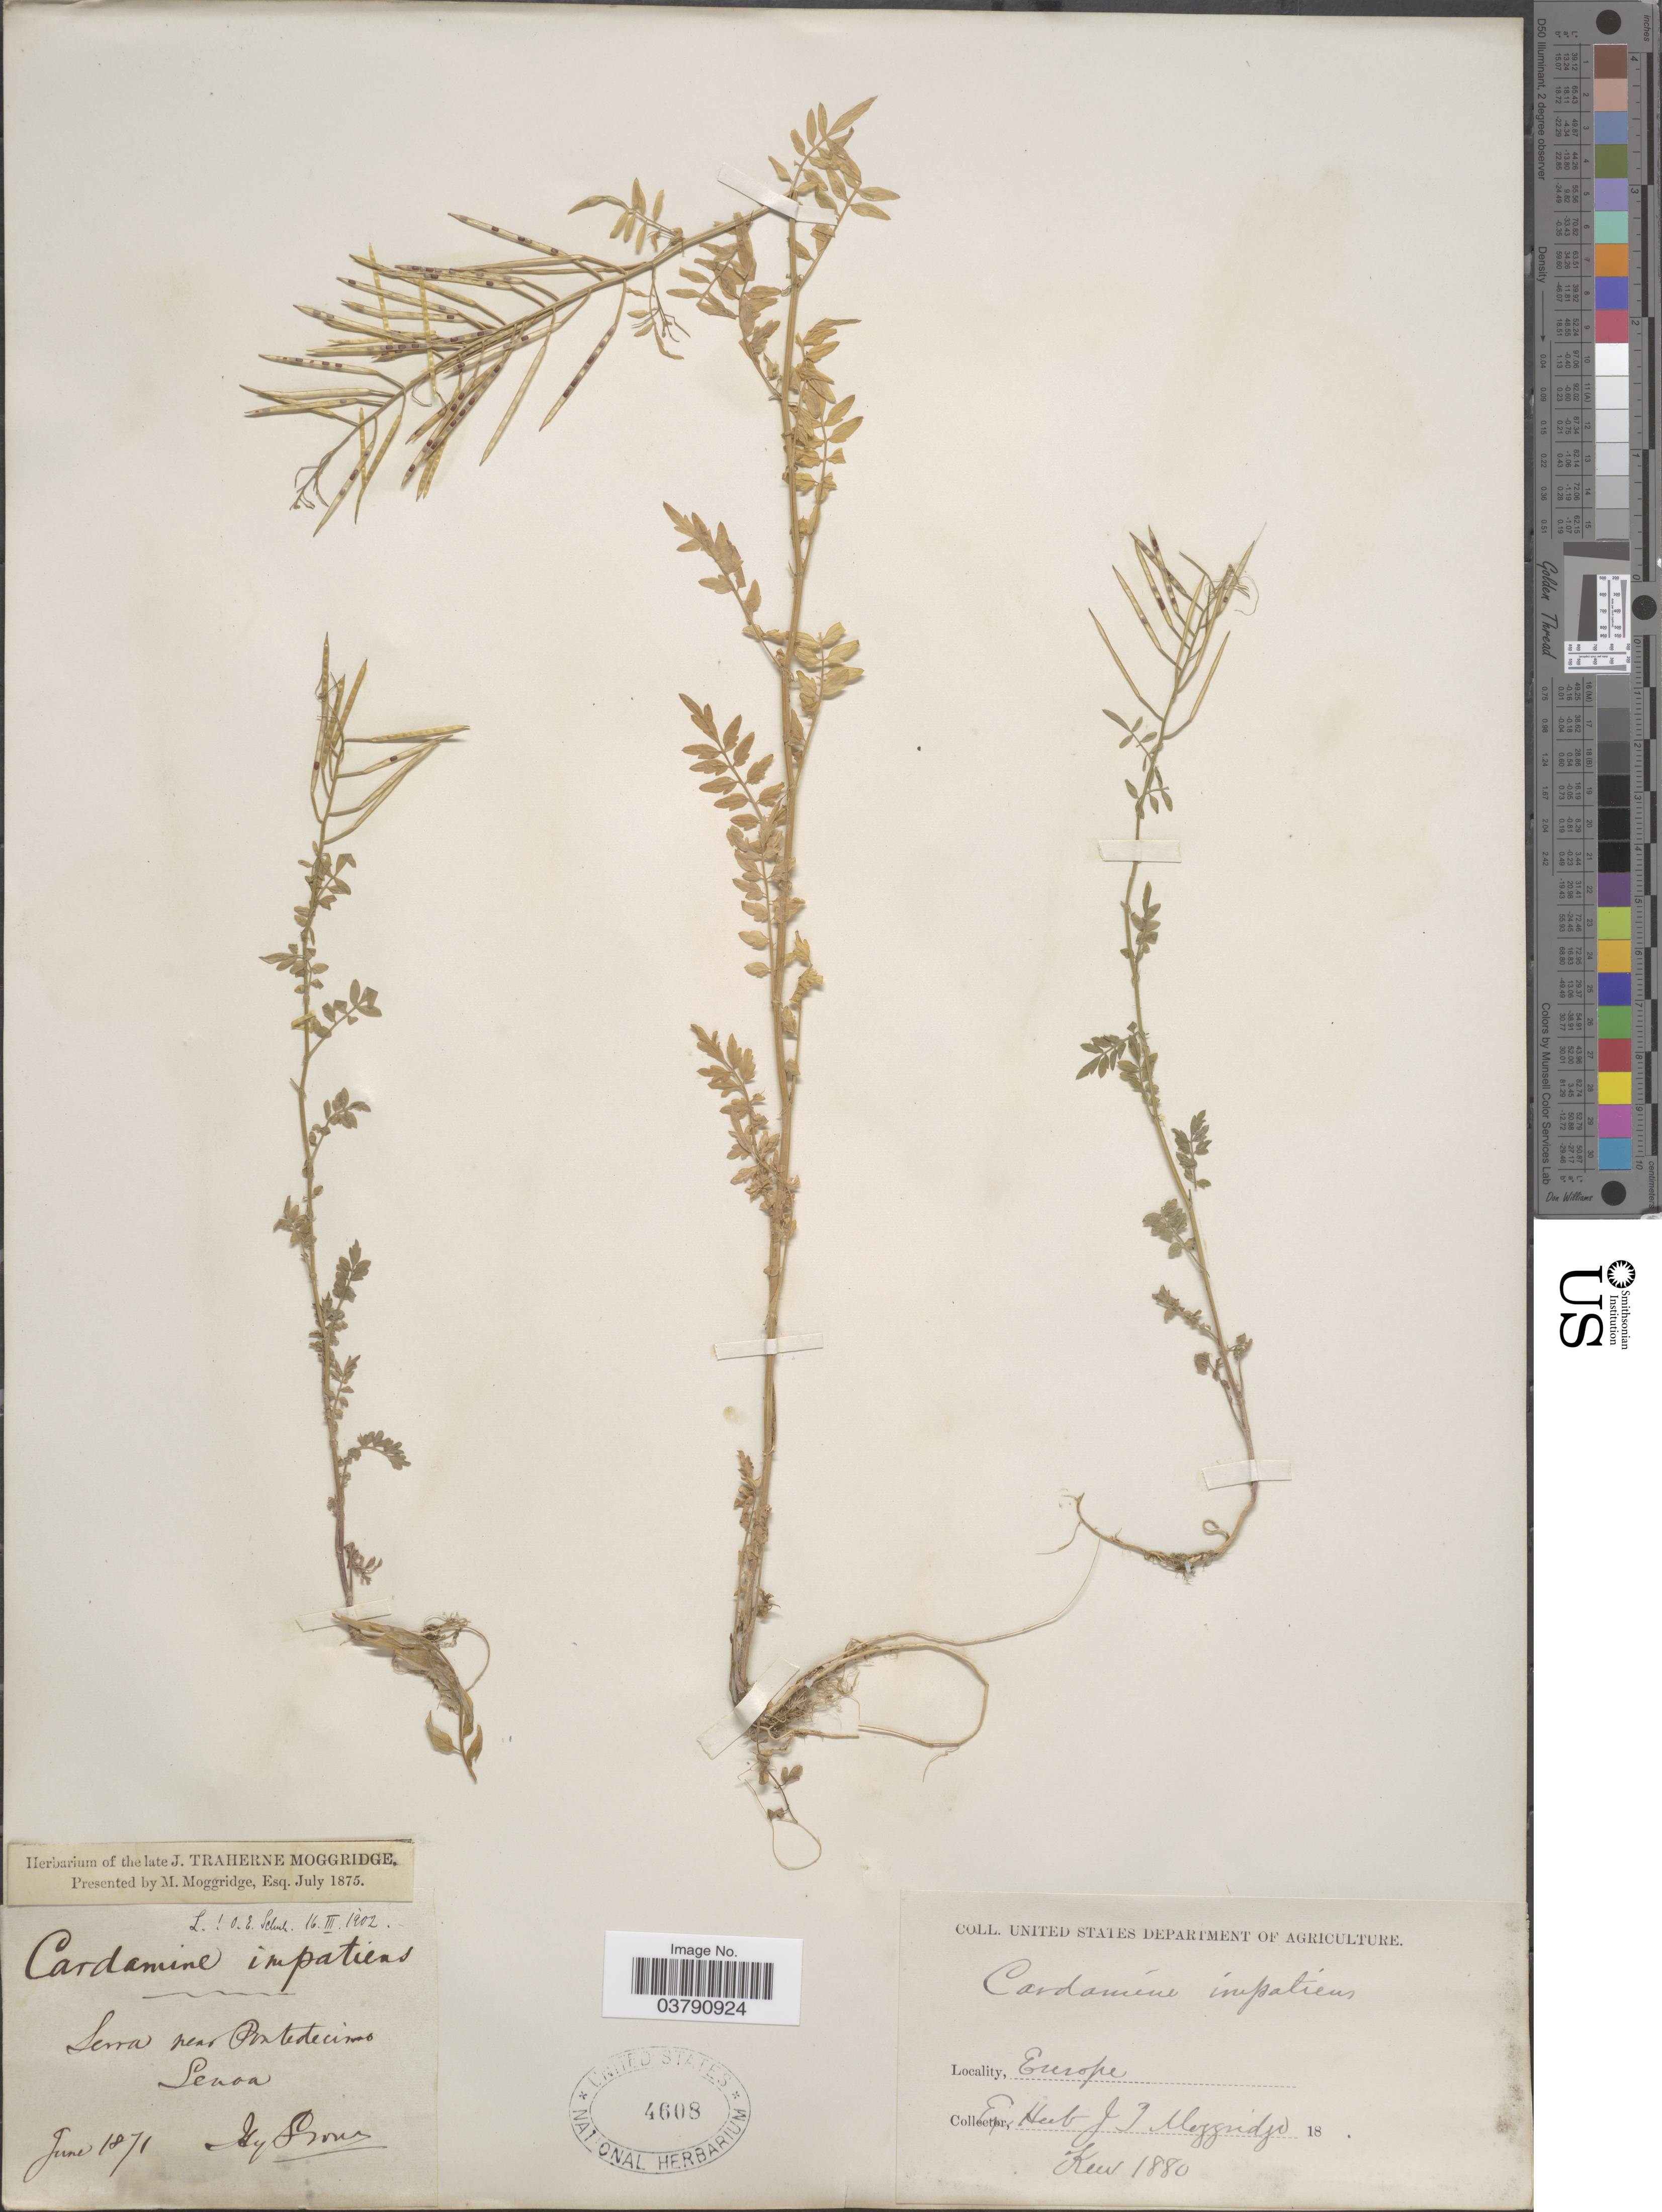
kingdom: Plantae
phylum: Tracheophyta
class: Magnoliopsida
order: Brassicales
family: Brassicaceae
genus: Cardamine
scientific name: Cardamine impatiens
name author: L.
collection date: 1871-06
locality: Lerra near Oontedecinno [interpreted] Lenoa. Europe.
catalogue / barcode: US 4608